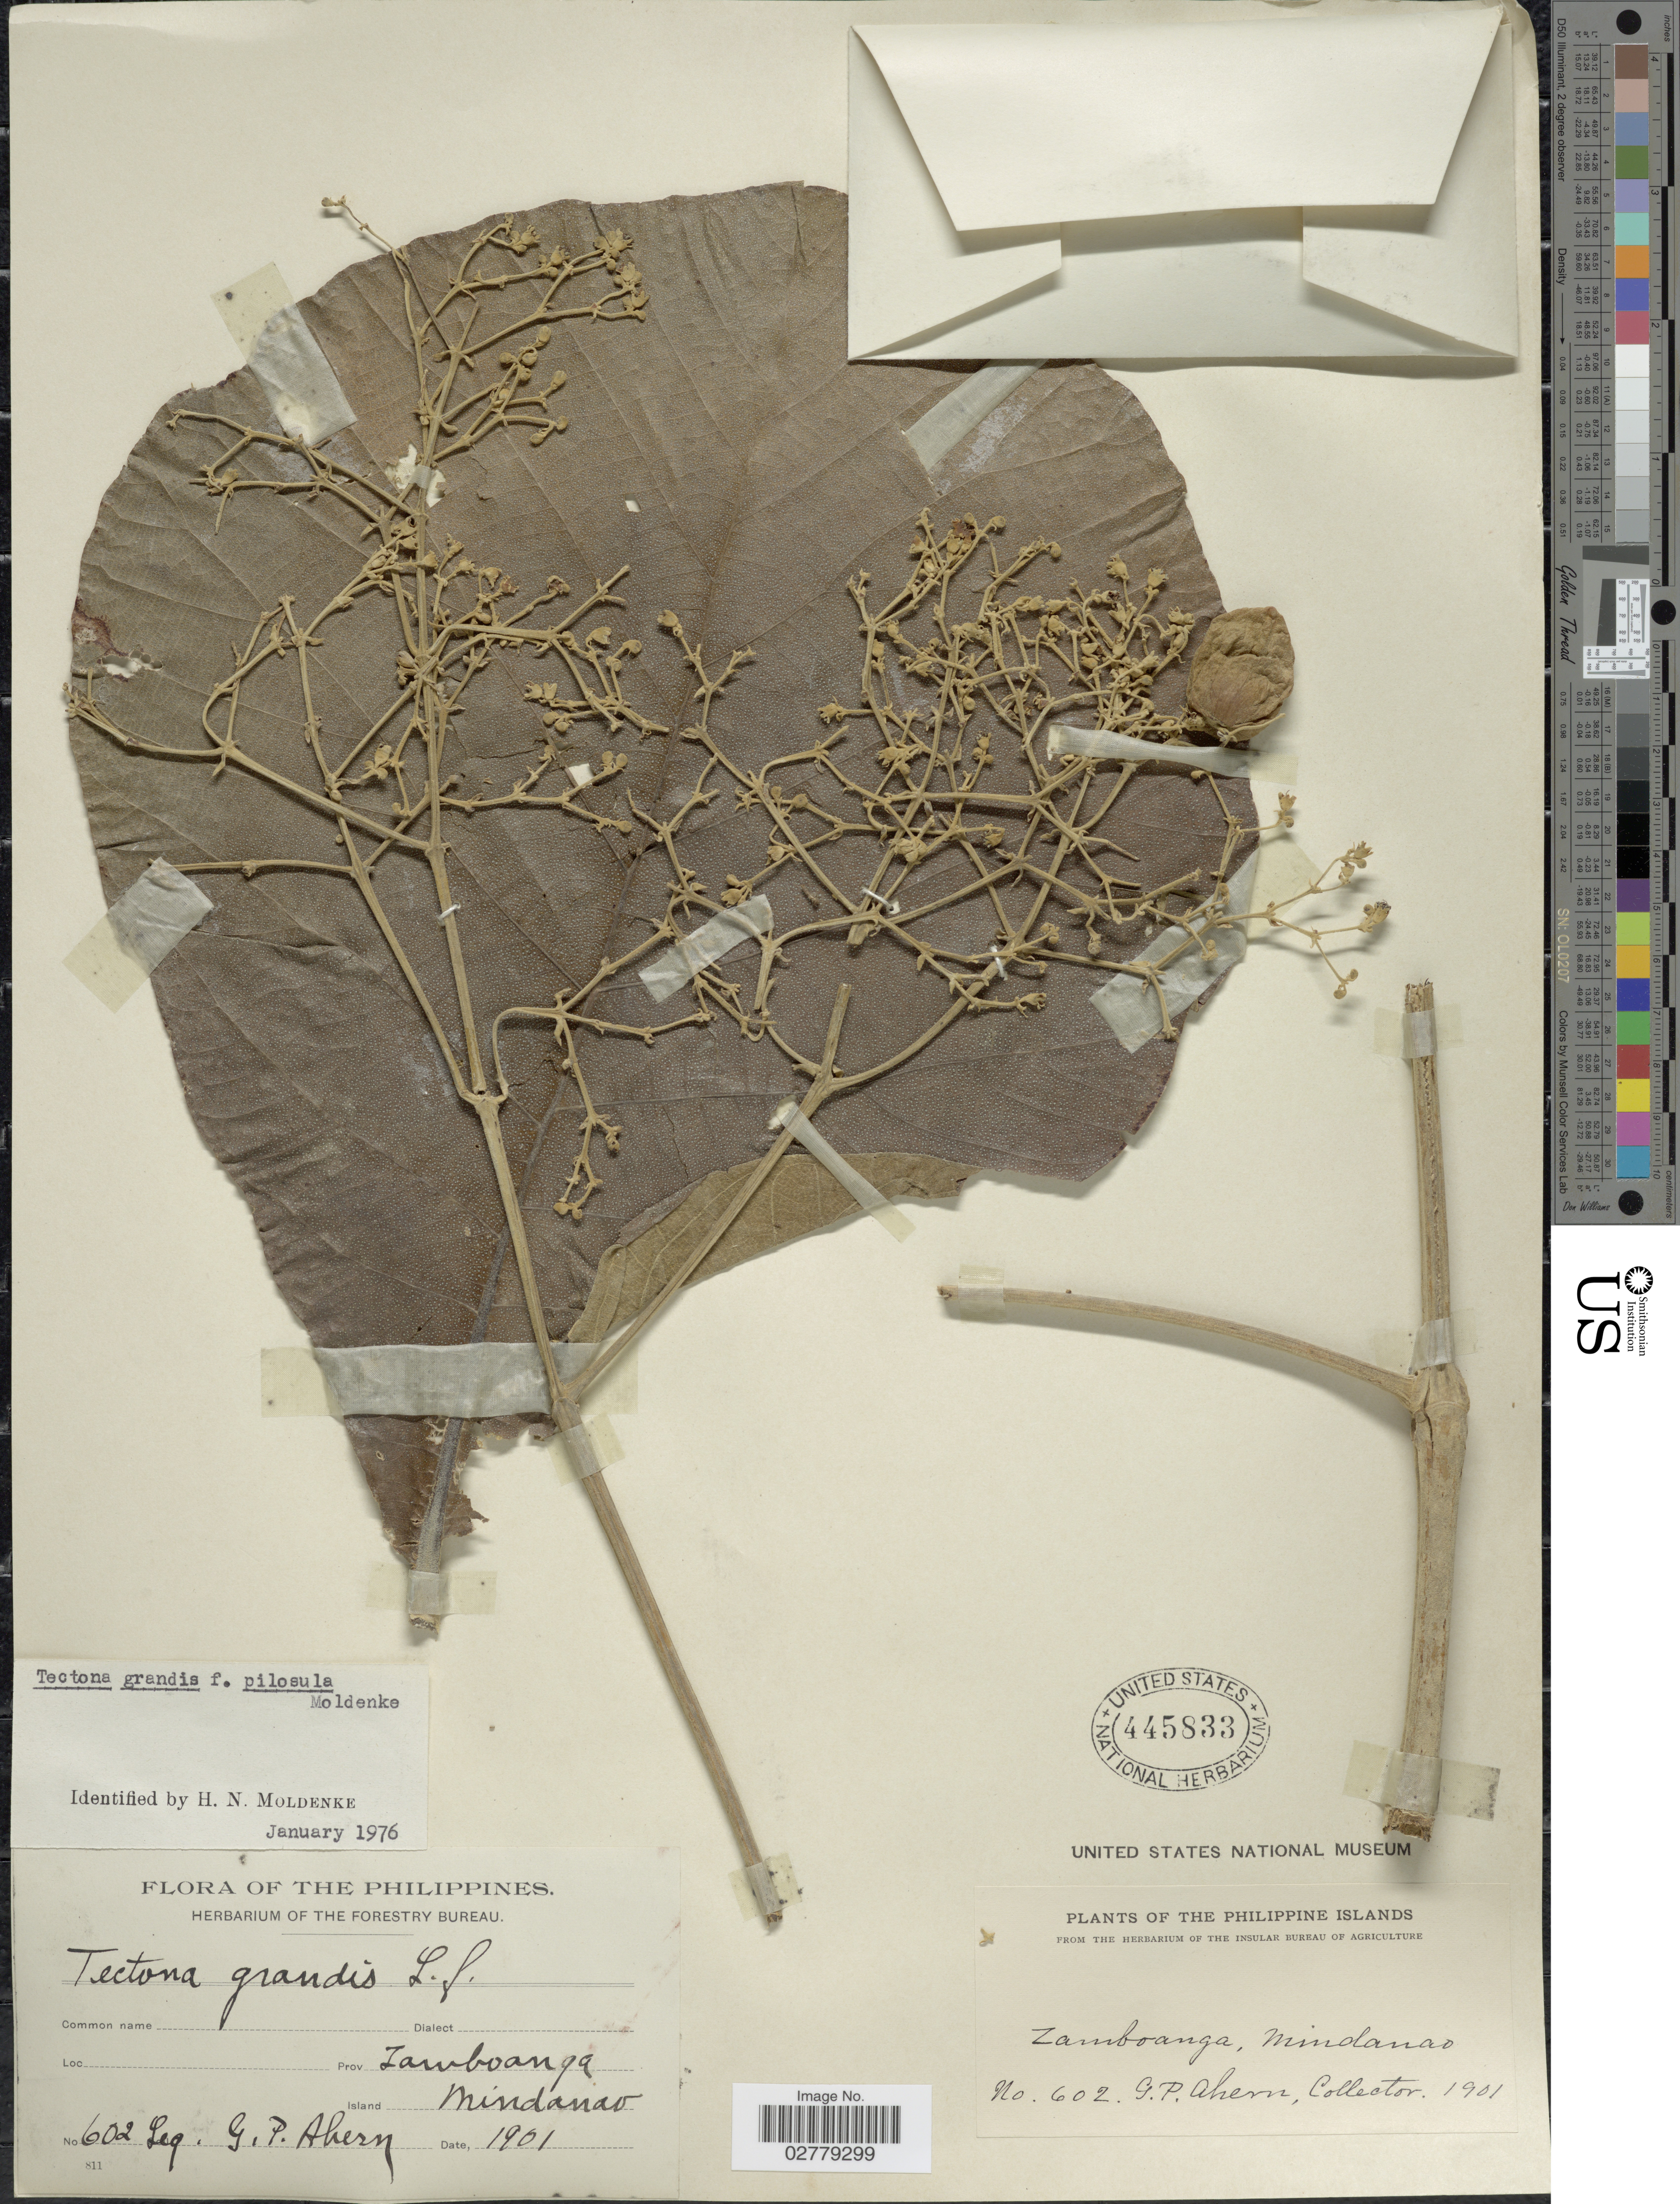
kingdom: Plantae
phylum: Tracheophyta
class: Magnoliopsida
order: Lamiales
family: Lamiaceae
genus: Tectona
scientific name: Tectona grandis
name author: L. f.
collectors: G. Ahern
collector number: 602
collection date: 1901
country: Philippines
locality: Prov. Zamboanga, Mindanao.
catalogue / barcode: US 445833